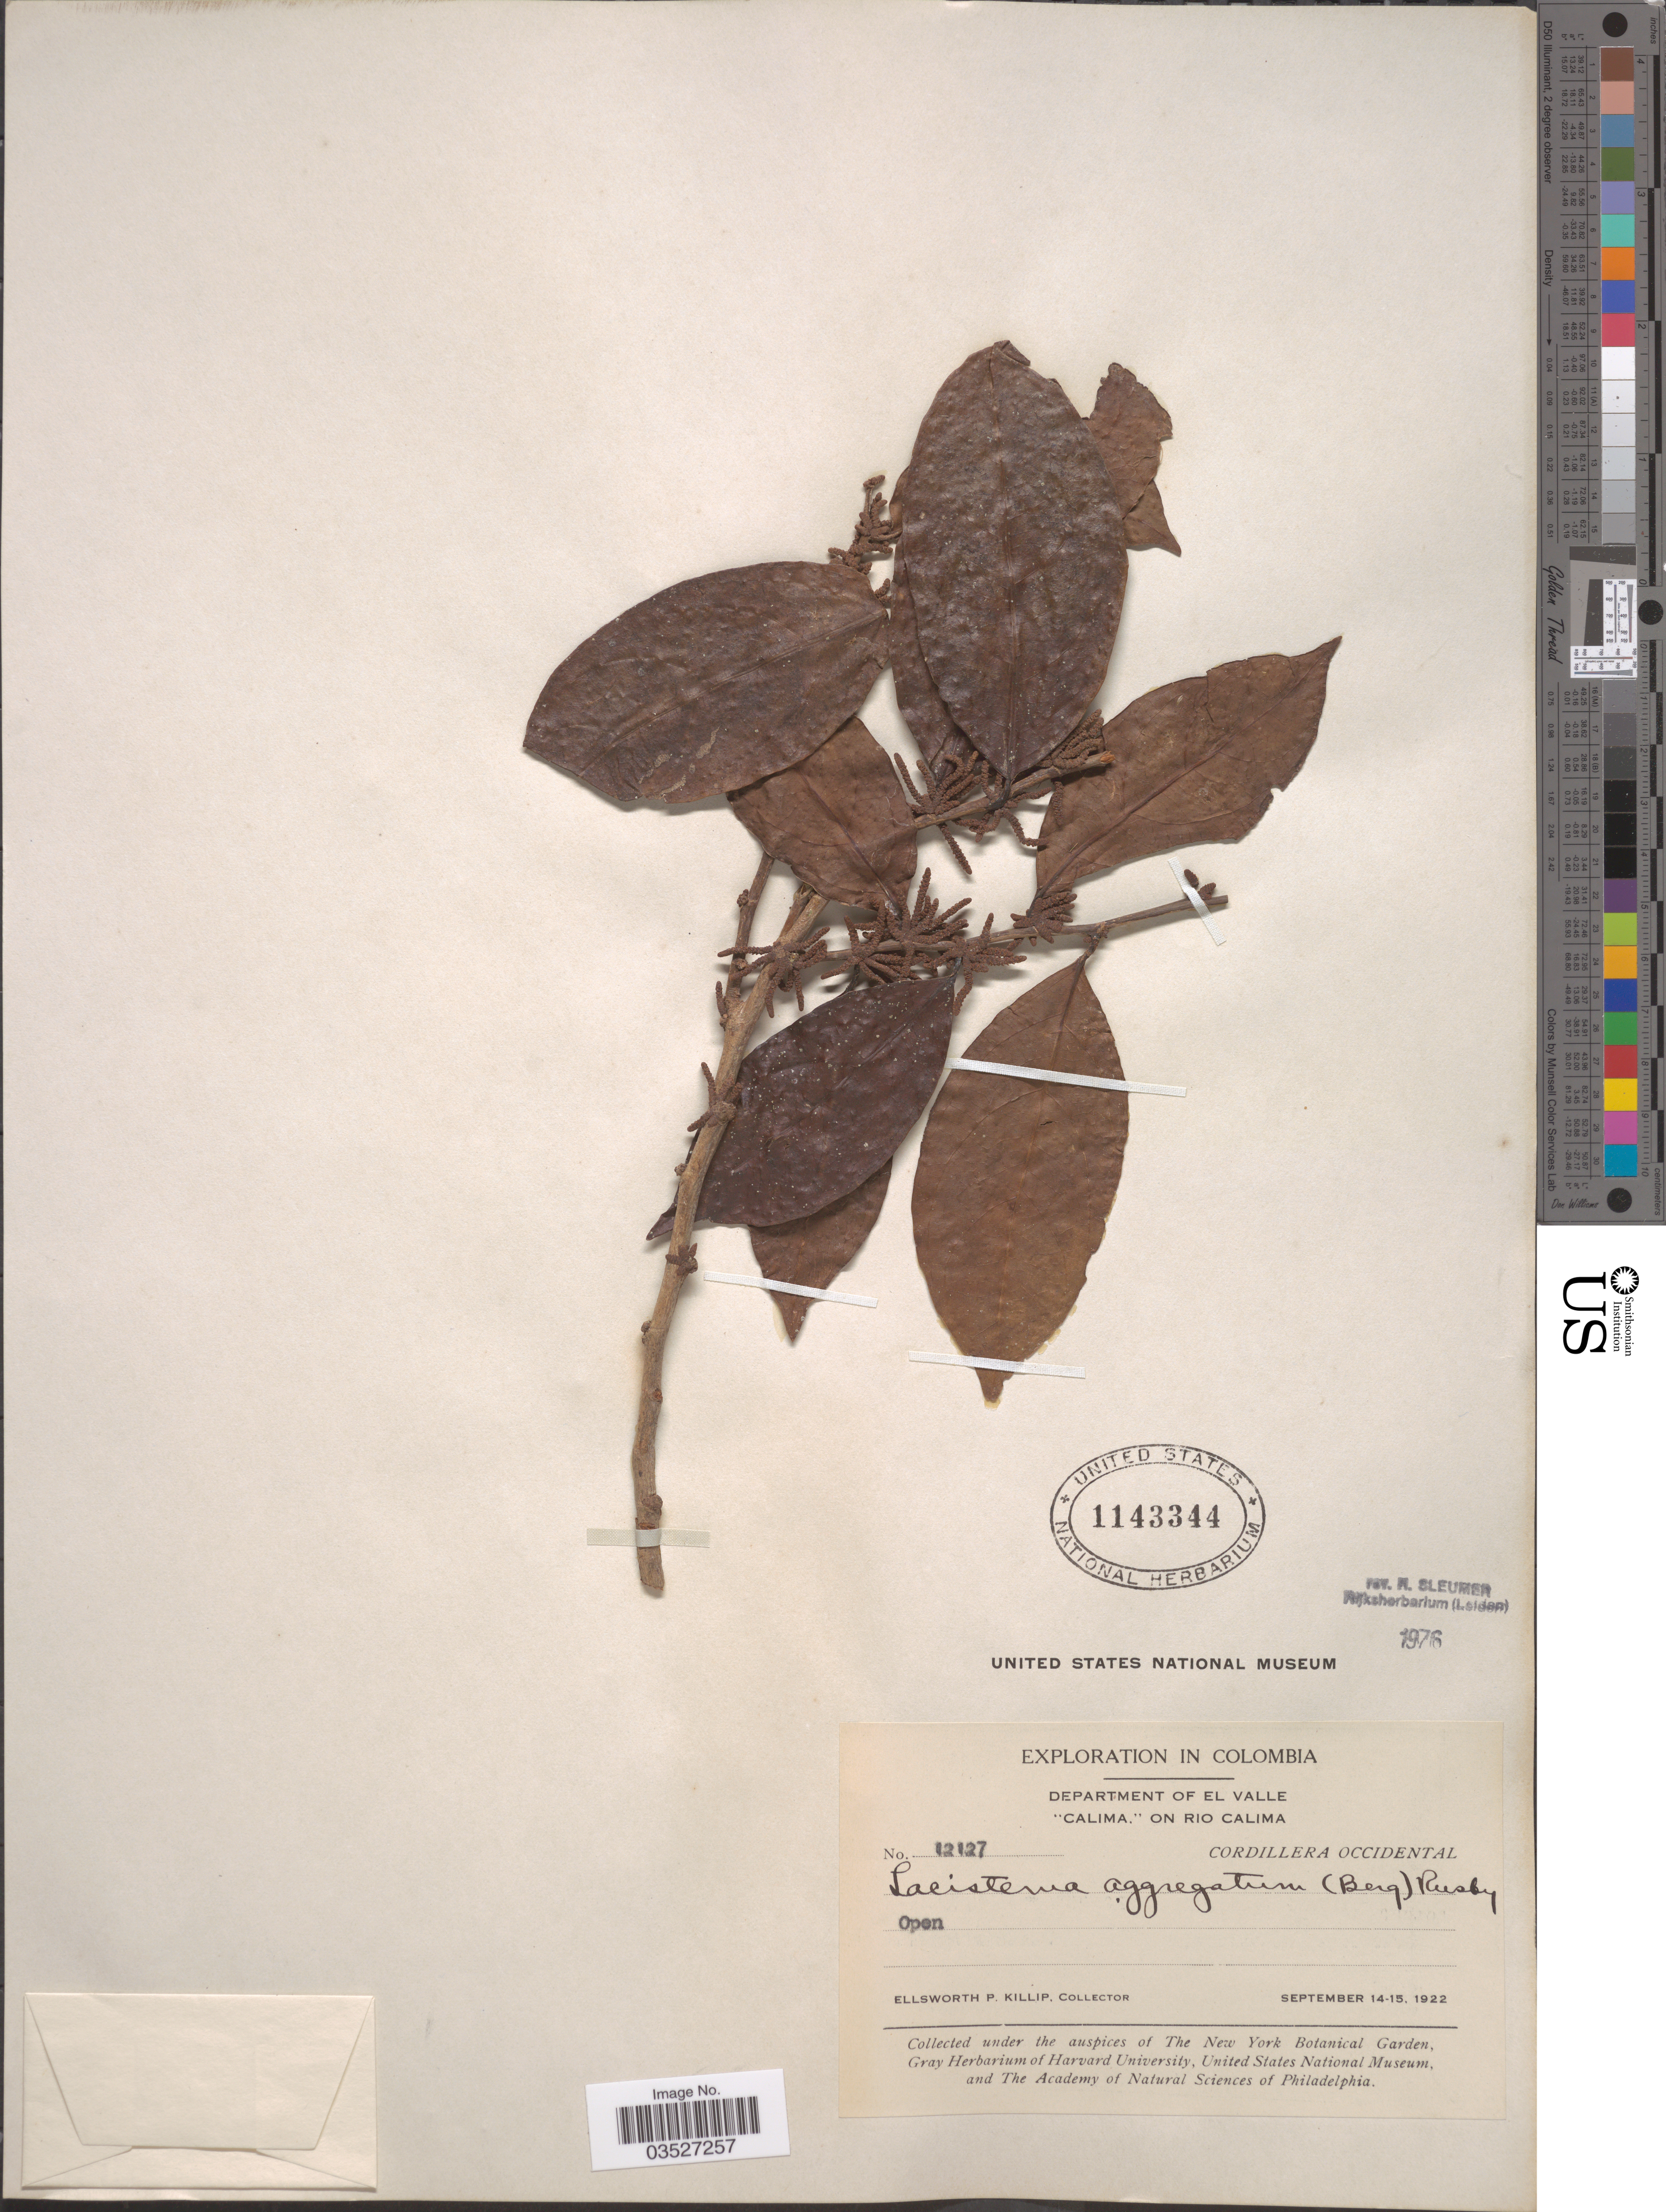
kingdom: Plantae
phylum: Tracheophyta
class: Magnoliopsida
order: Malpighiales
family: Lacistemataceae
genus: Lacistema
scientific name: Lacistema aggregatum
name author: (P.J. Bergius) Rusby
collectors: E. P. Killip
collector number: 12127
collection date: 1922-09-14/1922-09-15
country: Colombia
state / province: Valle del Cauca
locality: Department of El Valle. "Calima," on Rio Calima. Cordillera Occidental.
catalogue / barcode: US 1143344